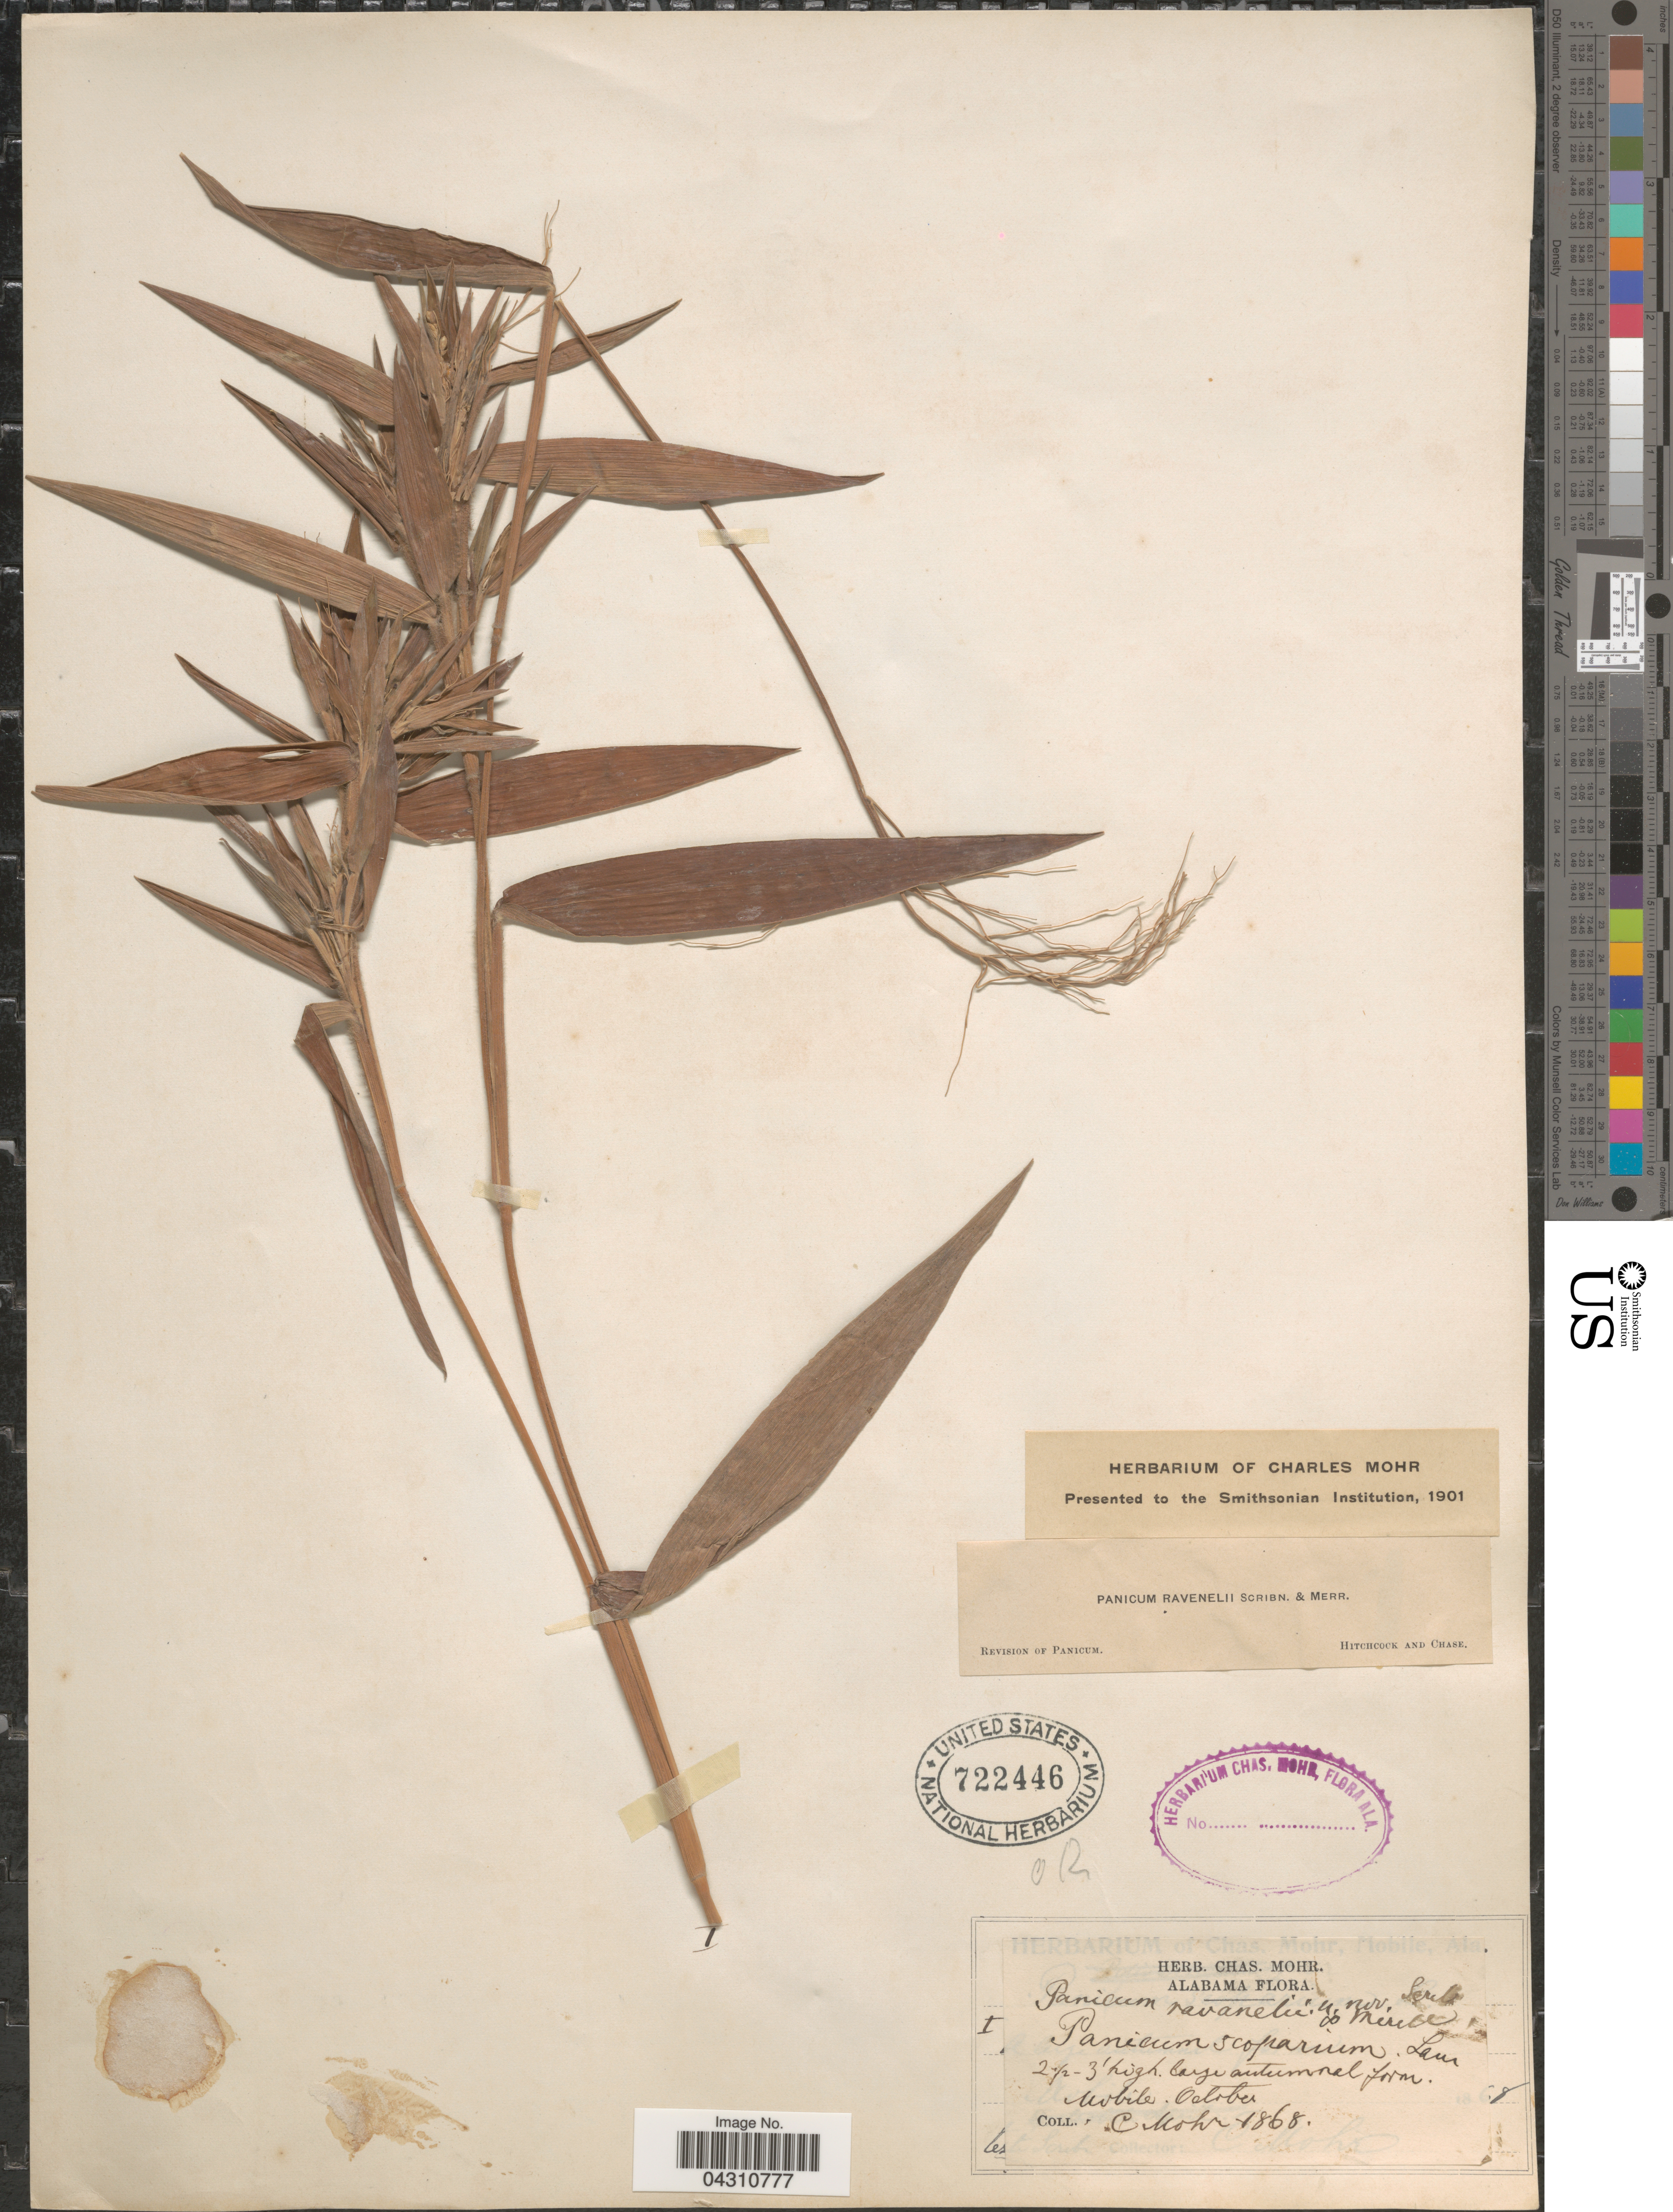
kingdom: Plantae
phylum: Tracheophyta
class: Liliopsida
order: Poales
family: Poaceae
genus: Dichanthelium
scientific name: Dichanthelium ravenelii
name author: (Scribn. & Merr.) Gould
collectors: Mohr, C. T. (herbarium)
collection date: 1868-10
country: United States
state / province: Alabama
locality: Mobile.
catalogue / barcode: US 722446